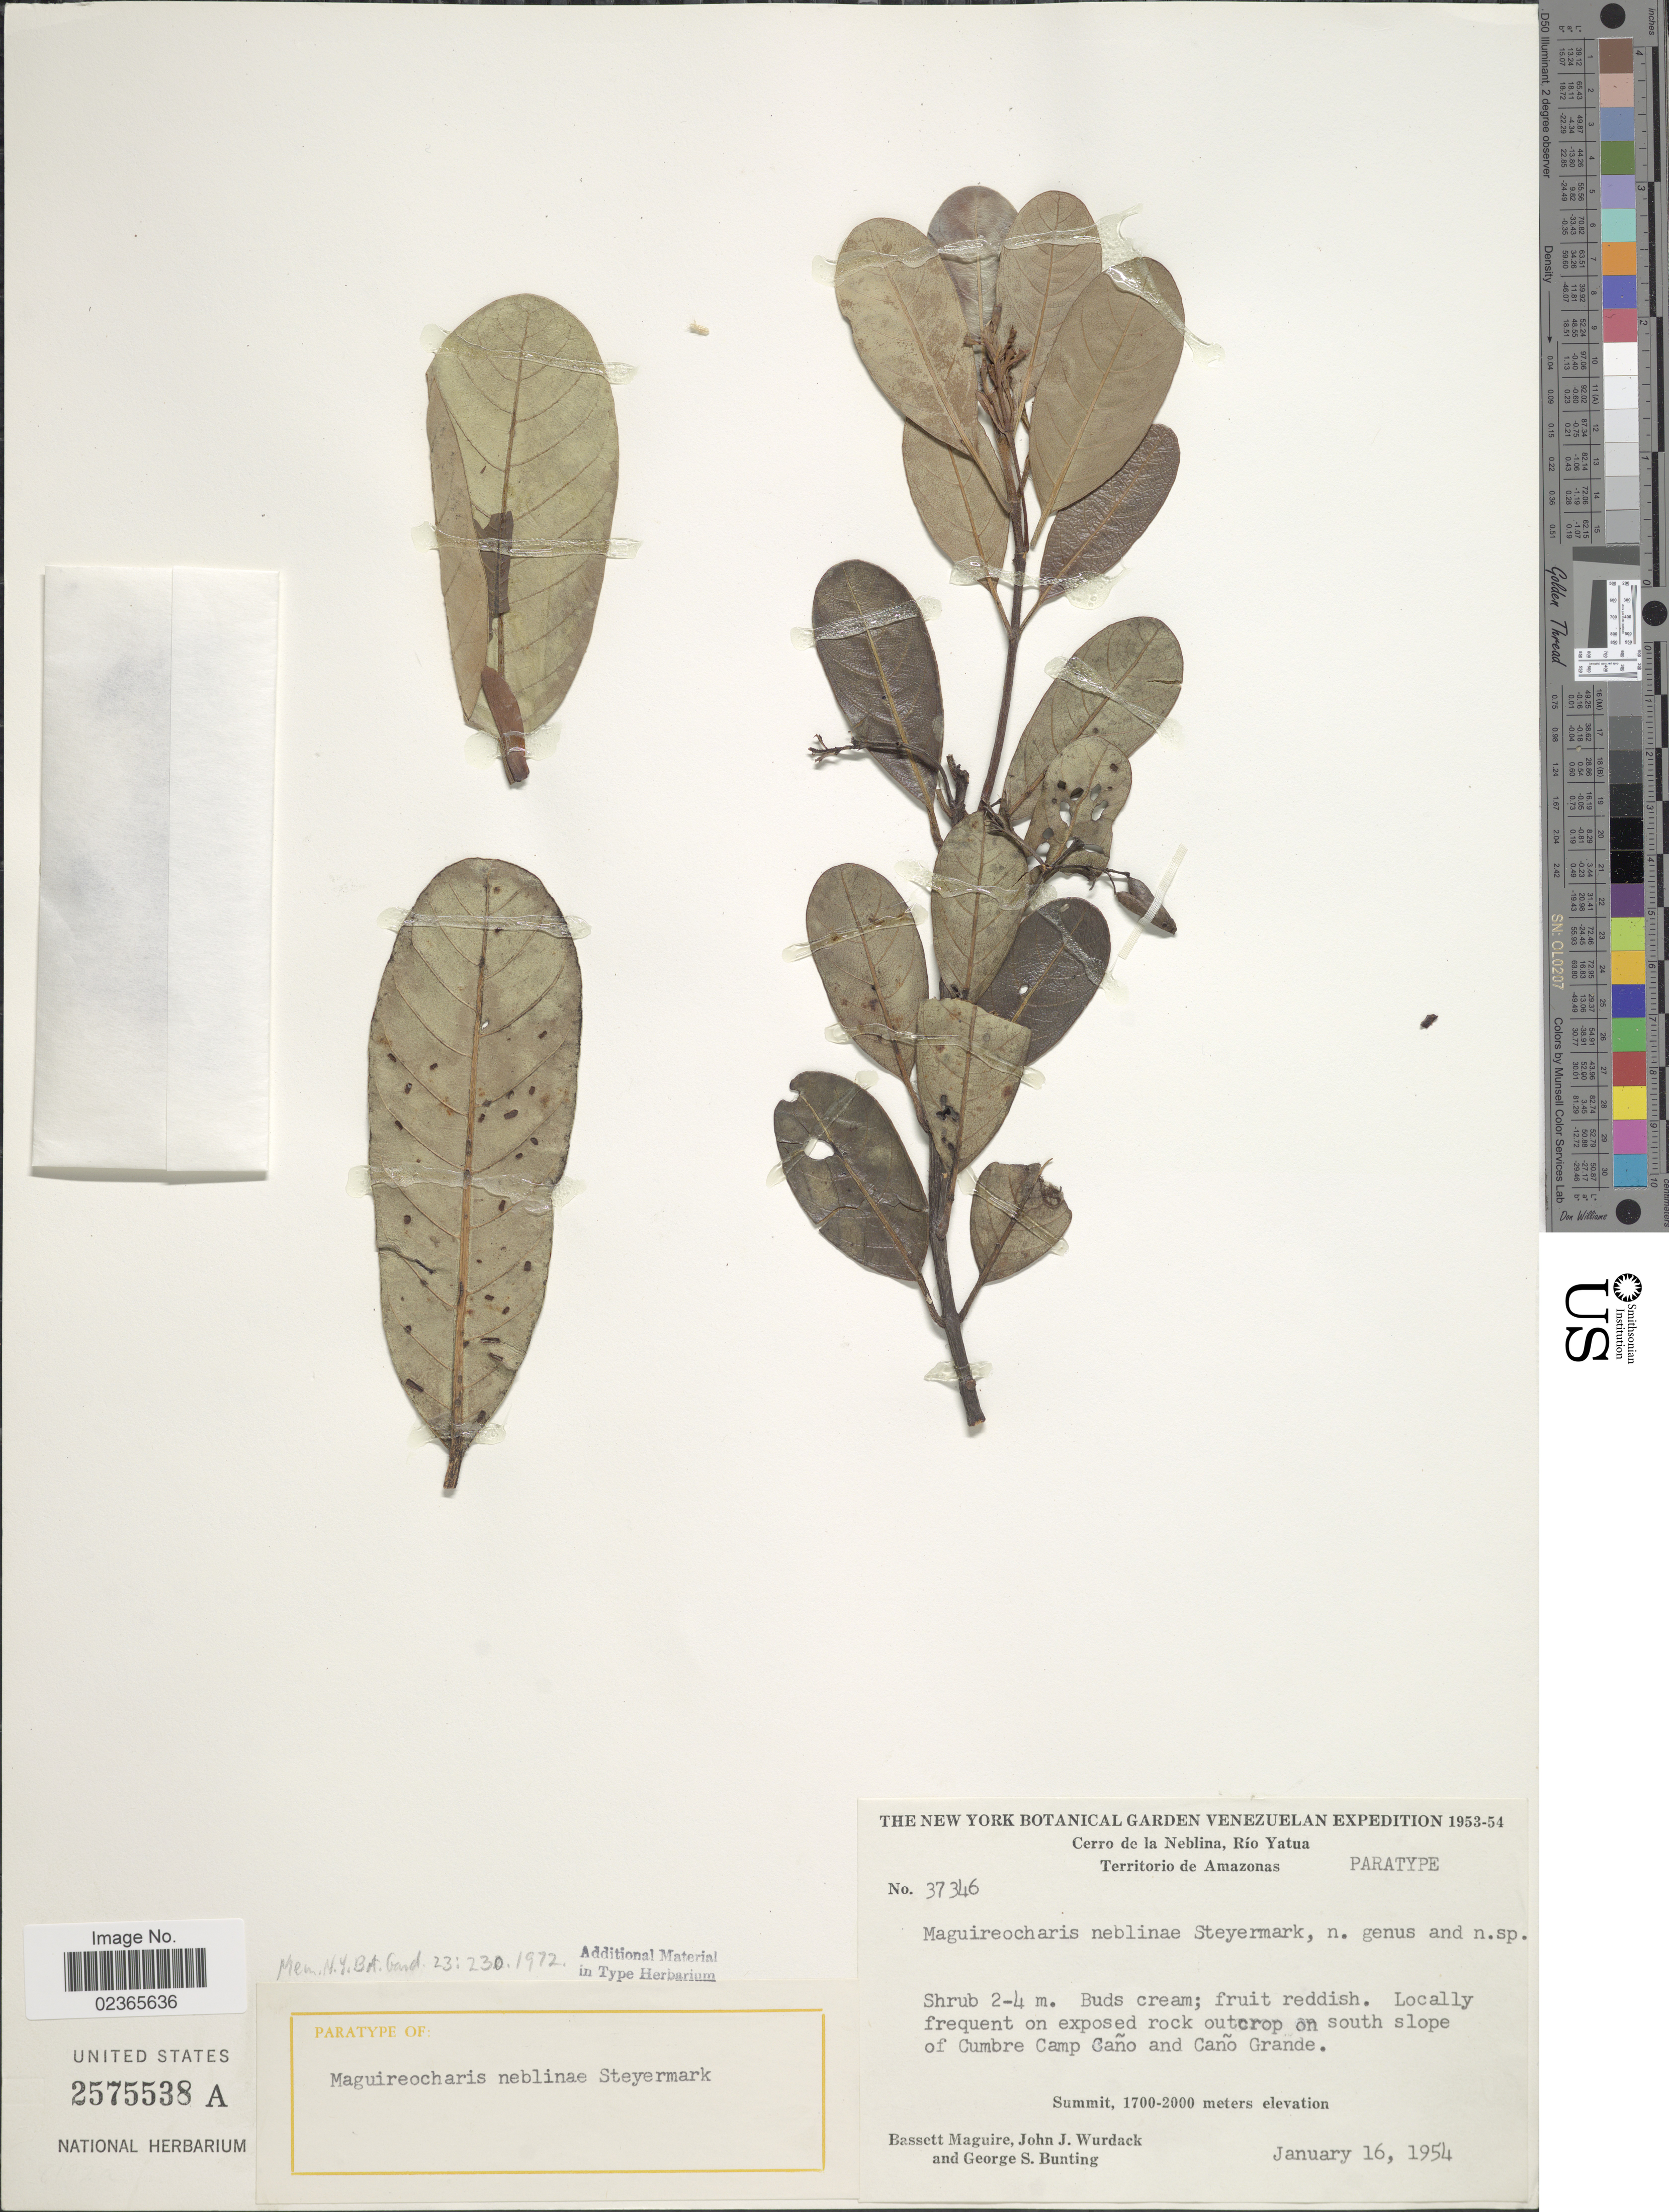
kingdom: Plantae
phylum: Tracheophyta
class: Magnoliopsida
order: Gentianales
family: Rubiaceae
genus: Maguireocharis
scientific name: Maguireocharis neblinae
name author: Steyerm.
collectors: B. Maguire, J. J. Wurdack & G. S. Bunting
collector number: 37346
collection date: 1954-01-16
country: Venezuela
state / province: Amazonas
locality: Cerro de la Neblina, Rio Yatua, Territorio de Amazonas, Locally frequent on exposed rock outcrop on south slope of Cumbre Camp Cano and Cano Grande, Summit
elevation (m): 1700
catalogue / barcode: US 2575538A